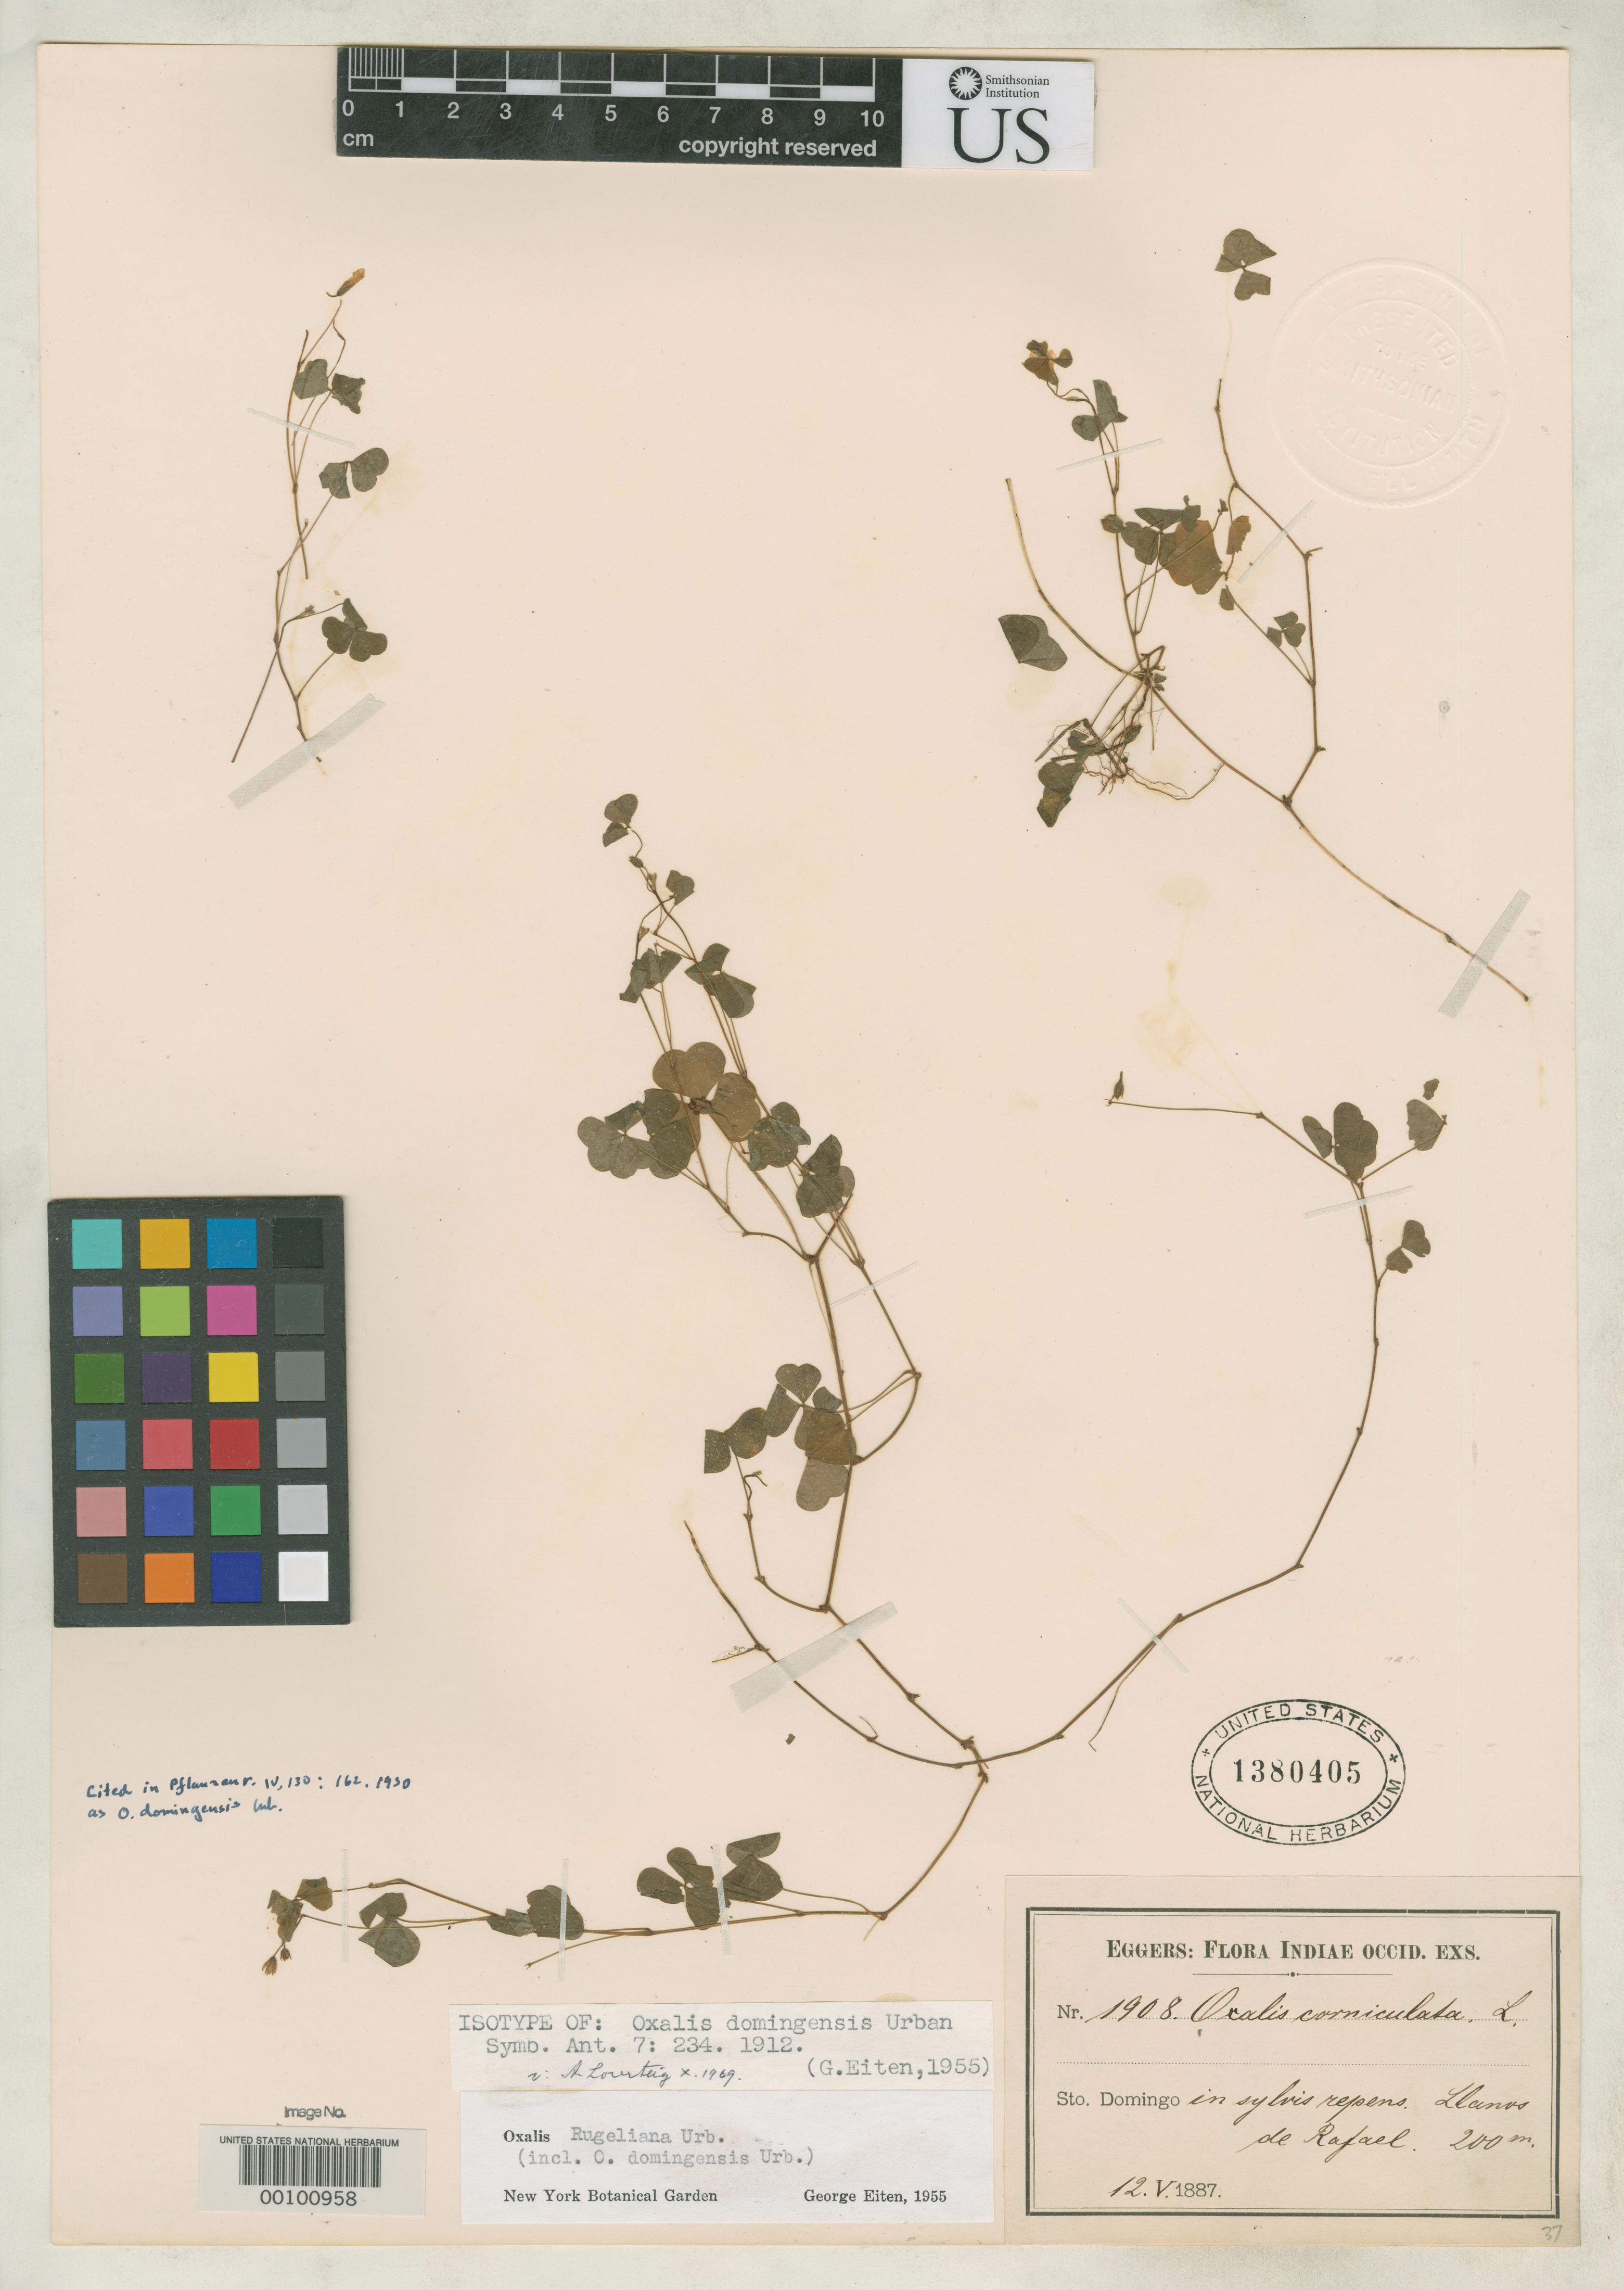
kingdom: Plantae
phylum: Tracheophyta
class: Magnoliopsida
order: Oxalidales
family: Oxalidaceae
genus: Oxalis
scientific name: Oxalis domingensis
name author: Urb.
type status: Isotype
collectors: H. F. A. von Eggers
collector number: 1908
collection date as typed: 12 May 1887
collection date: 1887-05-12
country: Dominican Republic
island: Hispaniola Island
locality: Llanos de Rafael.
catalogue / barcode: US 1380405